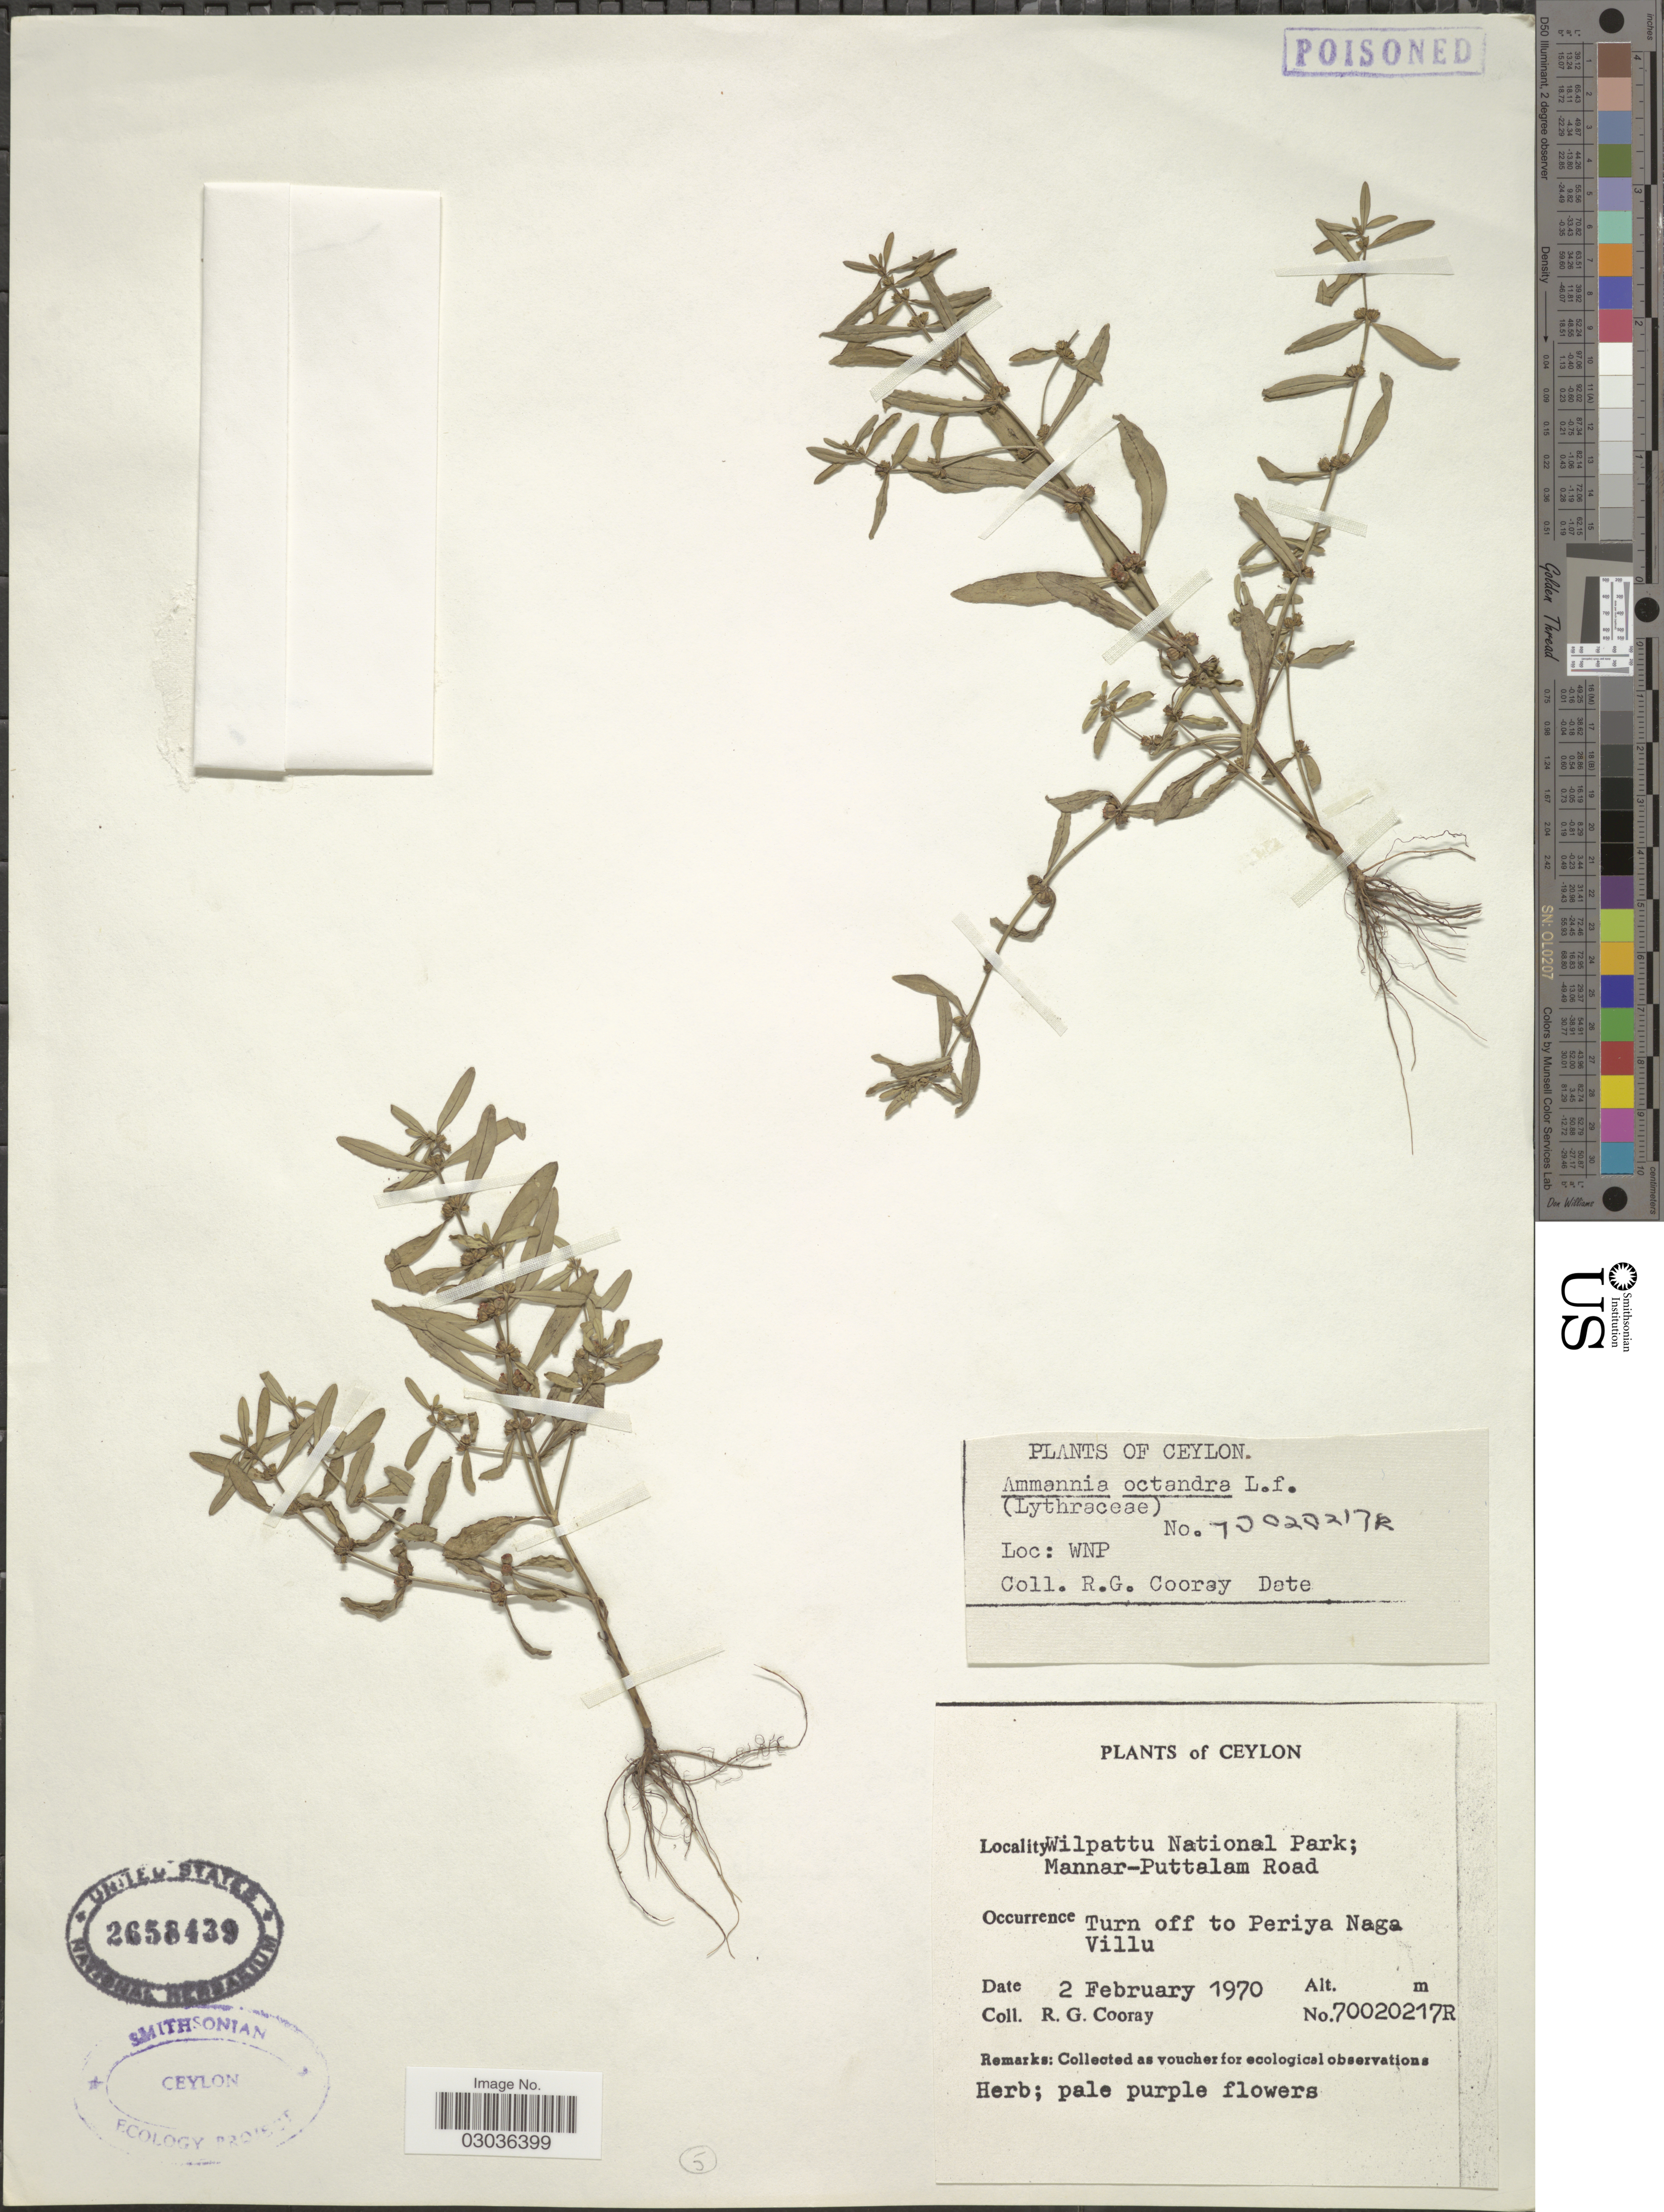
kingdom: Plantae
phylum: Tracheophyta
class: Magnoliopsida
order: Myrtales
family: Lythraceae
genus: Ammannia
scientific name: Ammannia octandra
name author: L. f.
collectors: R. Cooray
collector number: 70020217R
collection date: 1970-02-02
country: Sri Lanka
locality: Ceylon. Wilpattu National Park; Mannar-Puttalam Road. Turn of to Periya Naga Villu.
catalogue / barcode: US 2658439